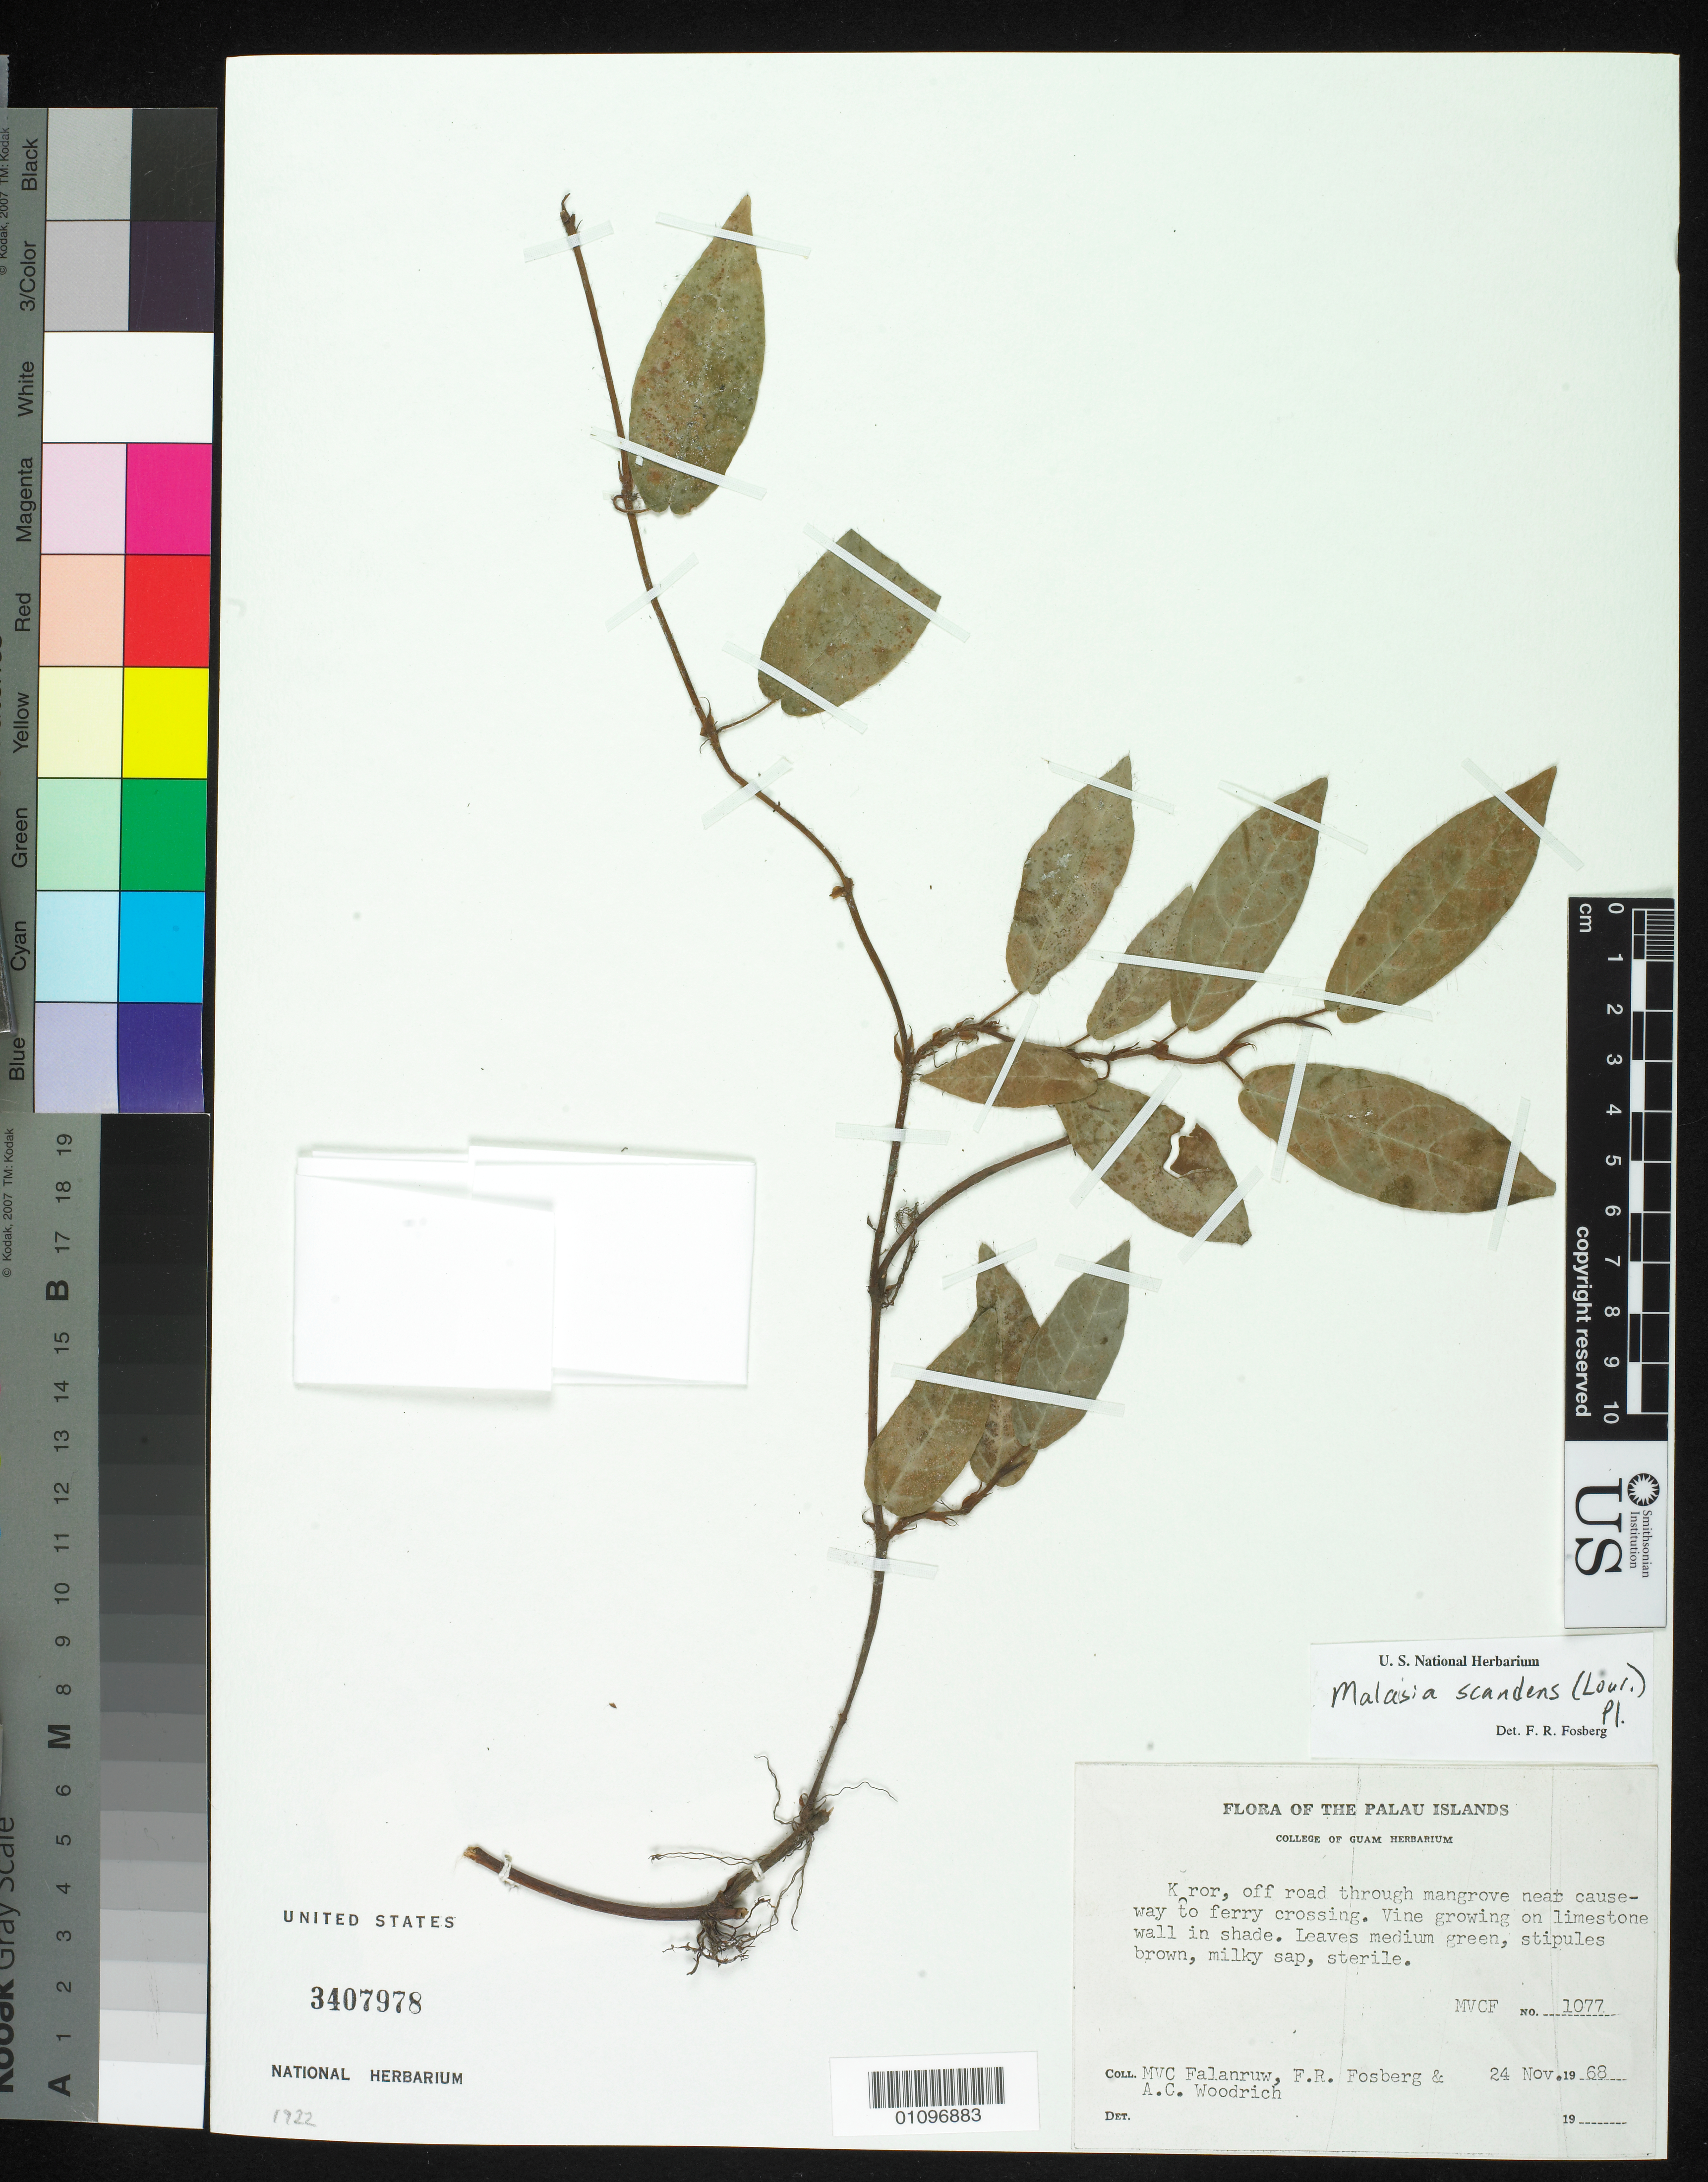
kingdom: Plantae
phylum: Tracheophyta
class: Magnoliopsida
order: Rosales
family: Moraceae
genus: Malaisia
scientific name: Malaisia scandens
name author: (Lour.) Planch.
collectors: M. V. Falanruw, F. R. Fosberg & A. Woodrich Jr.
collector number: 1077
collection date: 1968-11-24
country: Palau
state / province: Koror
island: Oreor (Koror)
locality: Off road through mangrove near causeway to ferry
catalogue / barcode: US 3407978